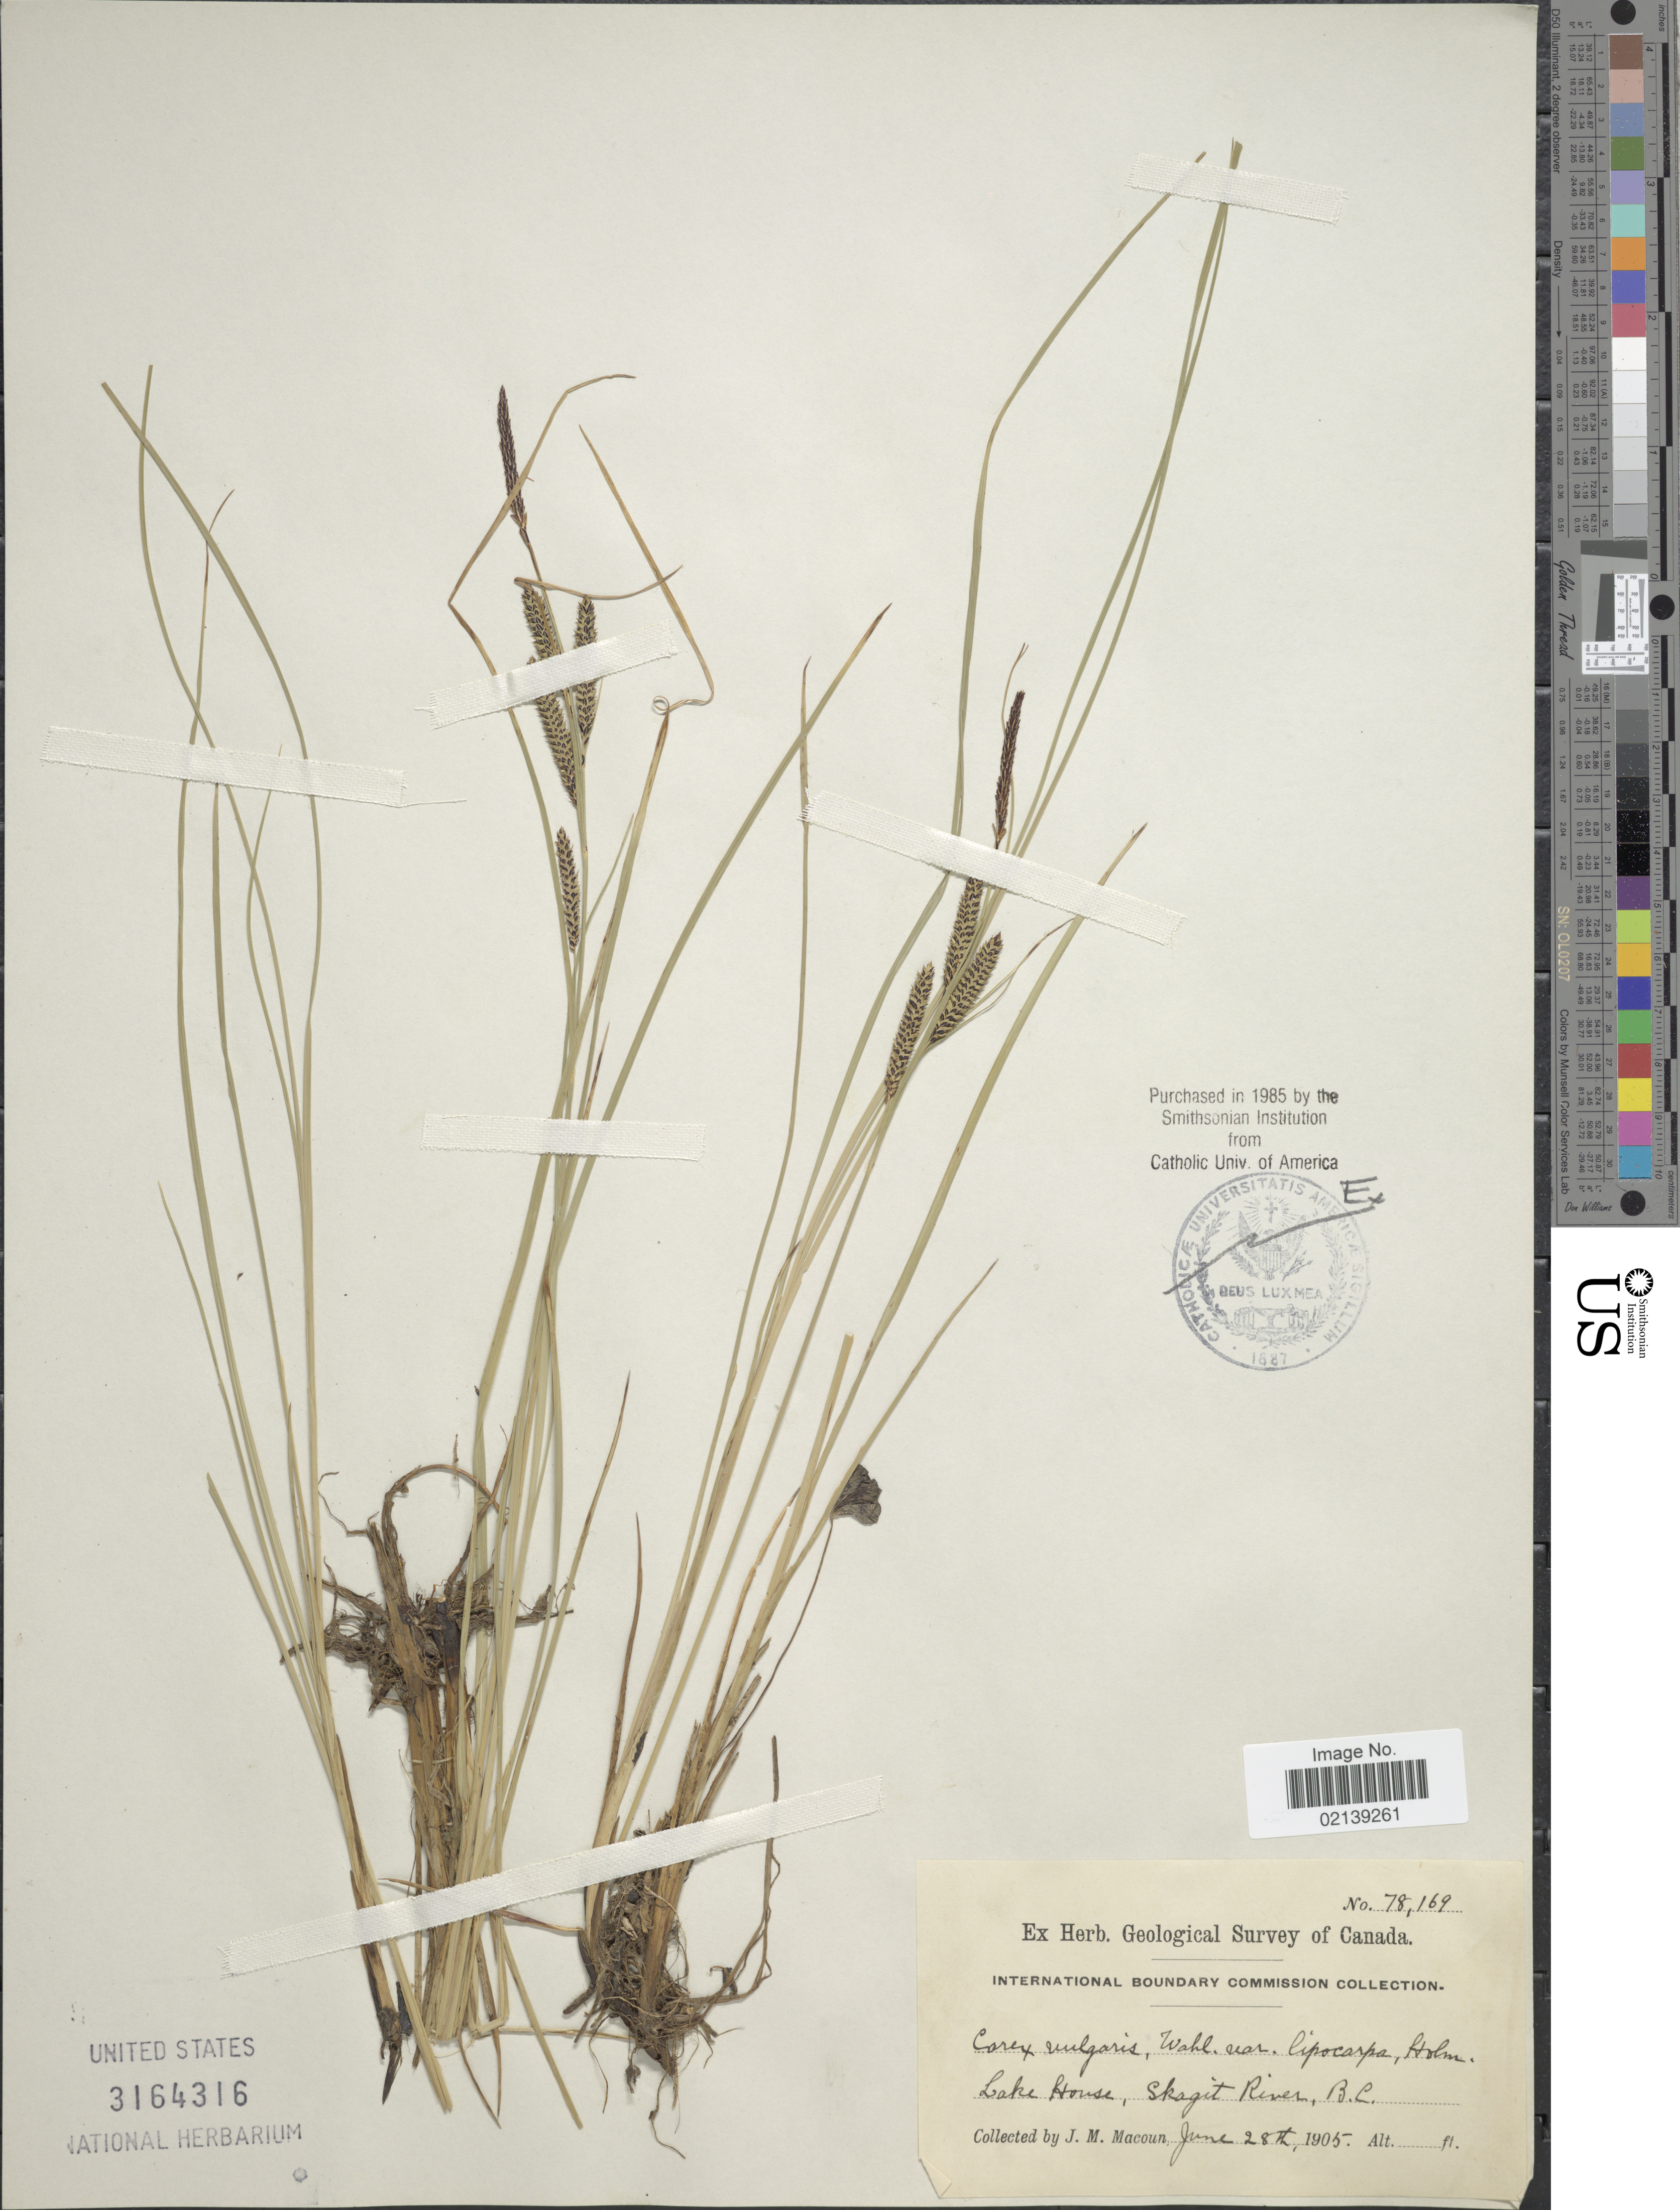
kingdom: Plantae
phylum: Tracheophyta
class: Liliopsida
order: Poales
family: Cyperaceae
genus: Carex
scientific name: Carex kelloggii var. kelloggii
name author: W. Boott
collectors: J. M. Macoun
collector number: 78169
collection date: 1905-06-28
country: Canada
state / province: British Columbia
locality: Lake House, Skagit River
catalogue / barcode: US 3164316